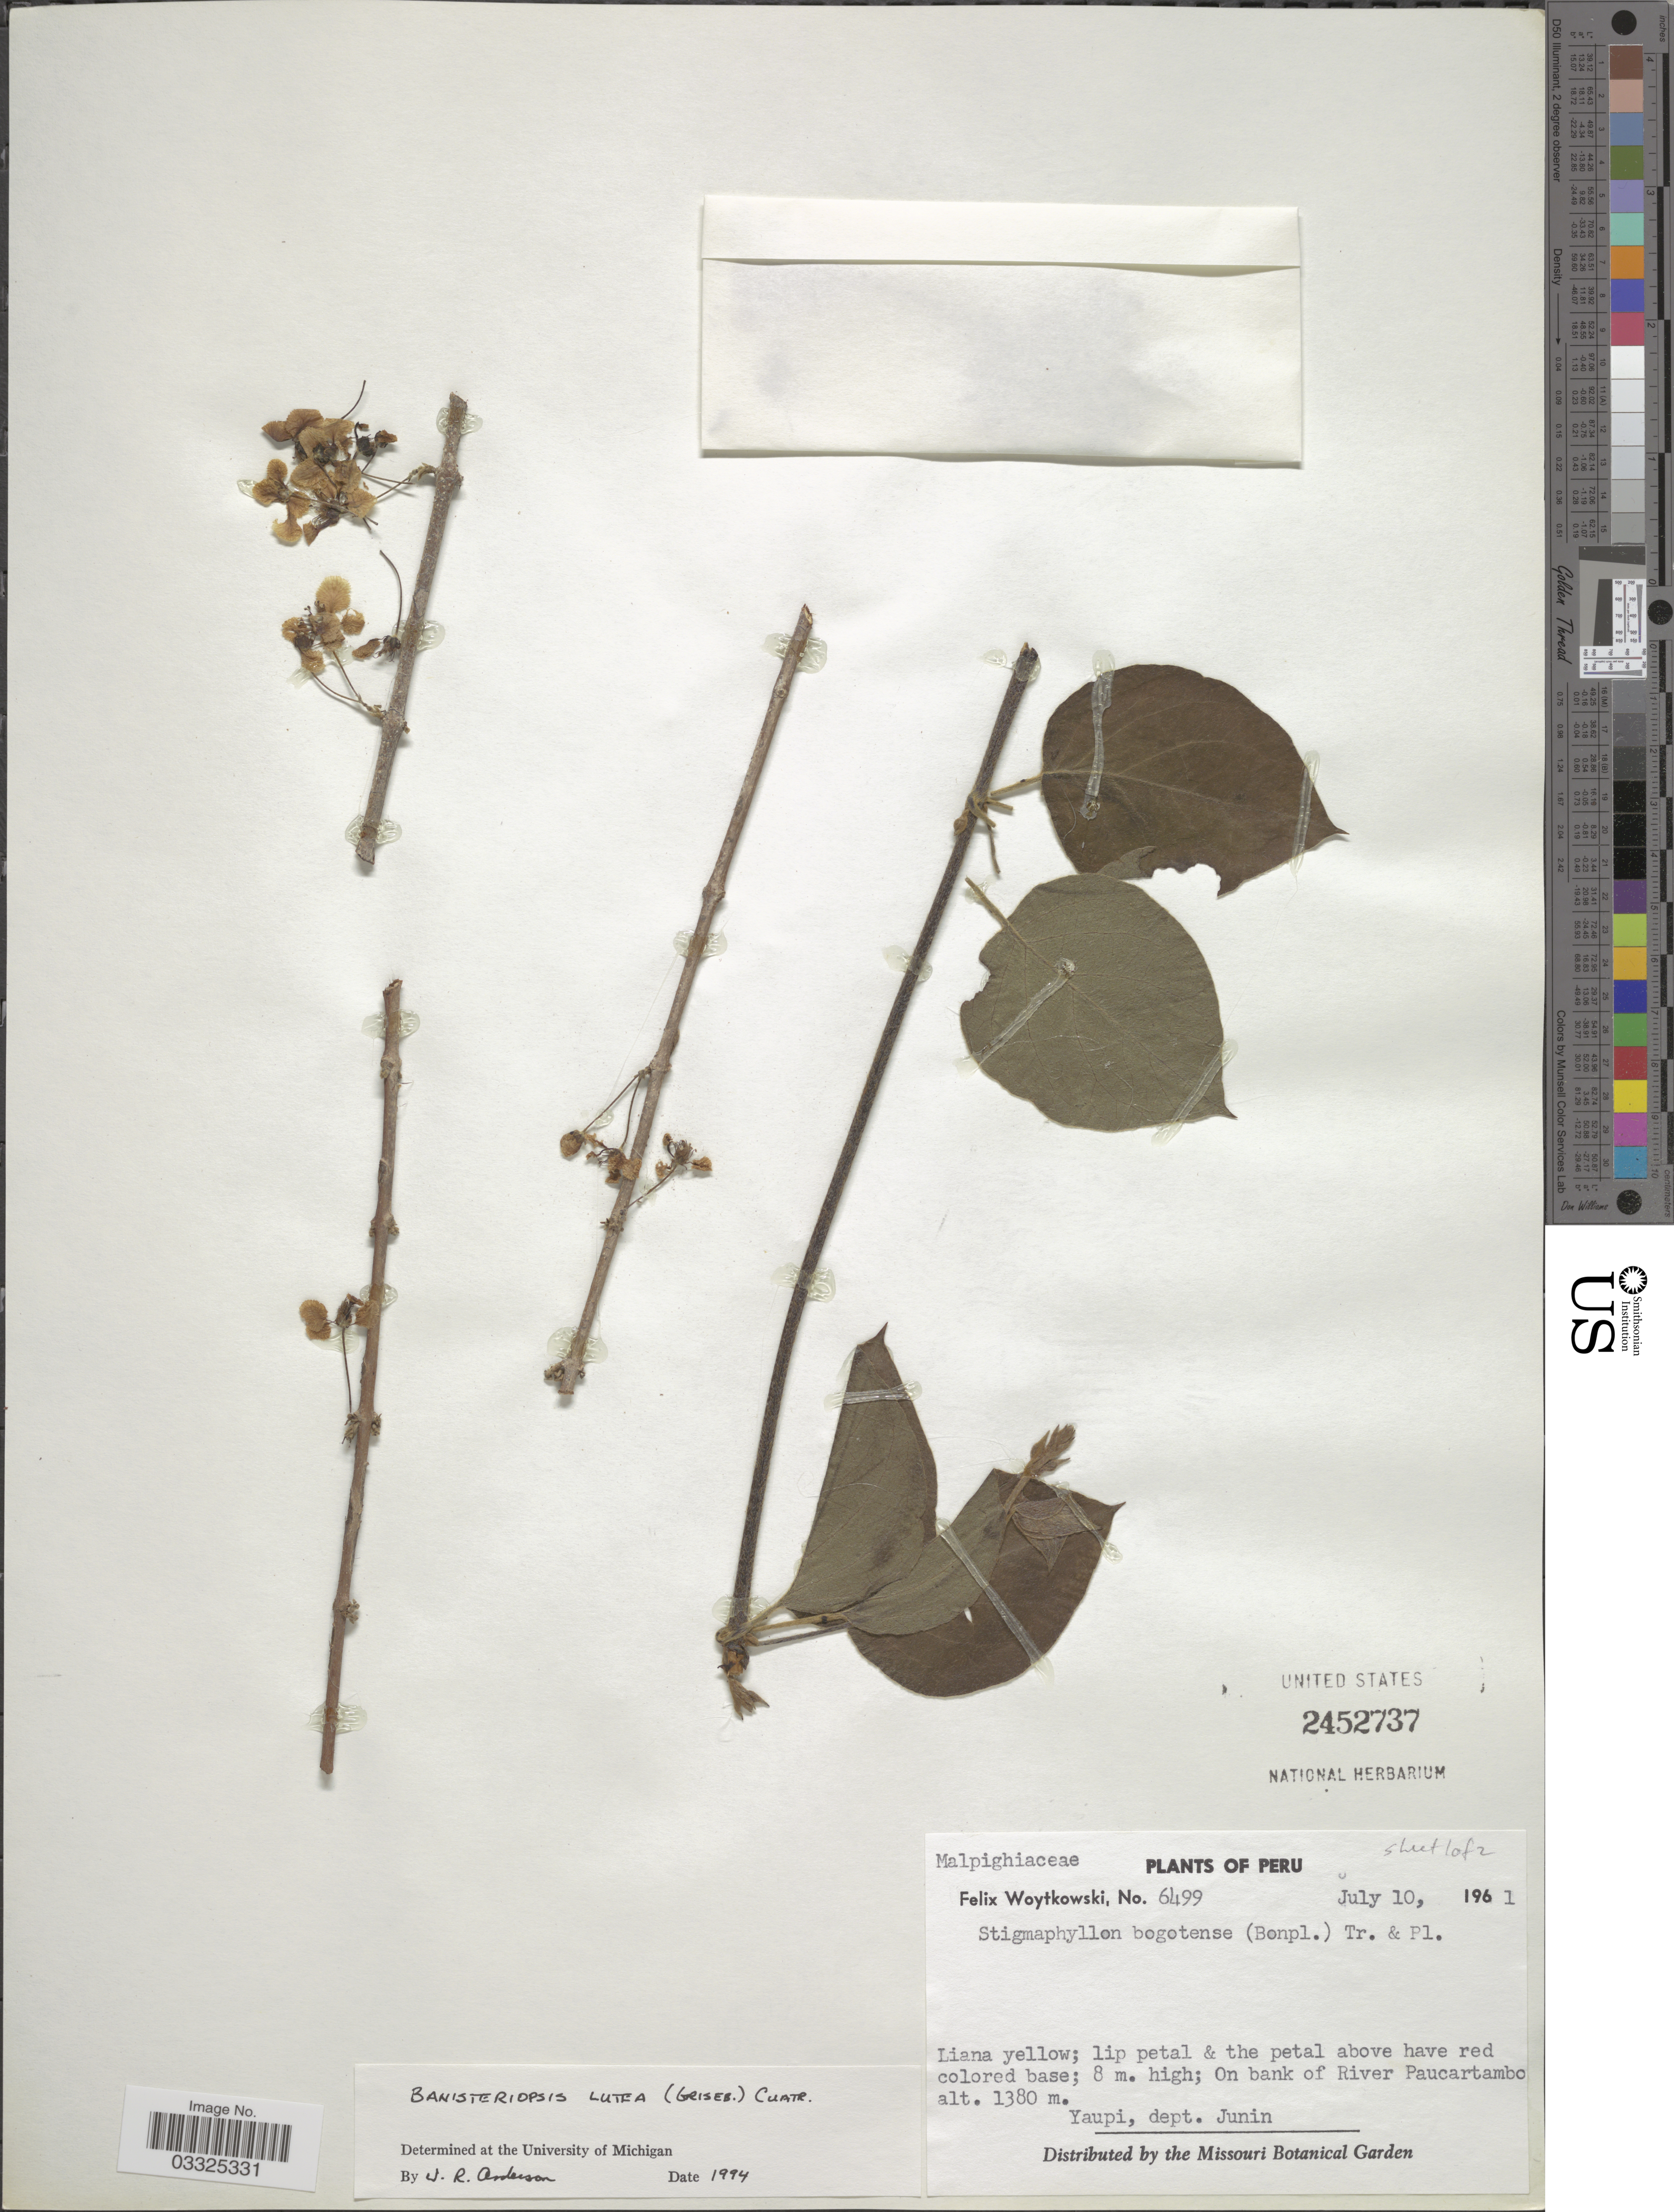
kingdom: Plantae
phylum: Tracheophyta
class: Magnoliopsida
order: Malpighiales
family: Malpighiaceae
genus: Banisteriopsis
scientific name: Banisteriopsis lutea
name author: (Griseb.) Cuatrec.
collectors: F. Woytkowski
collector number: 6499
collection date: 1961-07-10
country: Peru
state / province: Junín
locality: On bank of River Paucartambo, Yaupi, dept. Junin.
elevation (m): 1380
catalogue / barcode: US 2452737